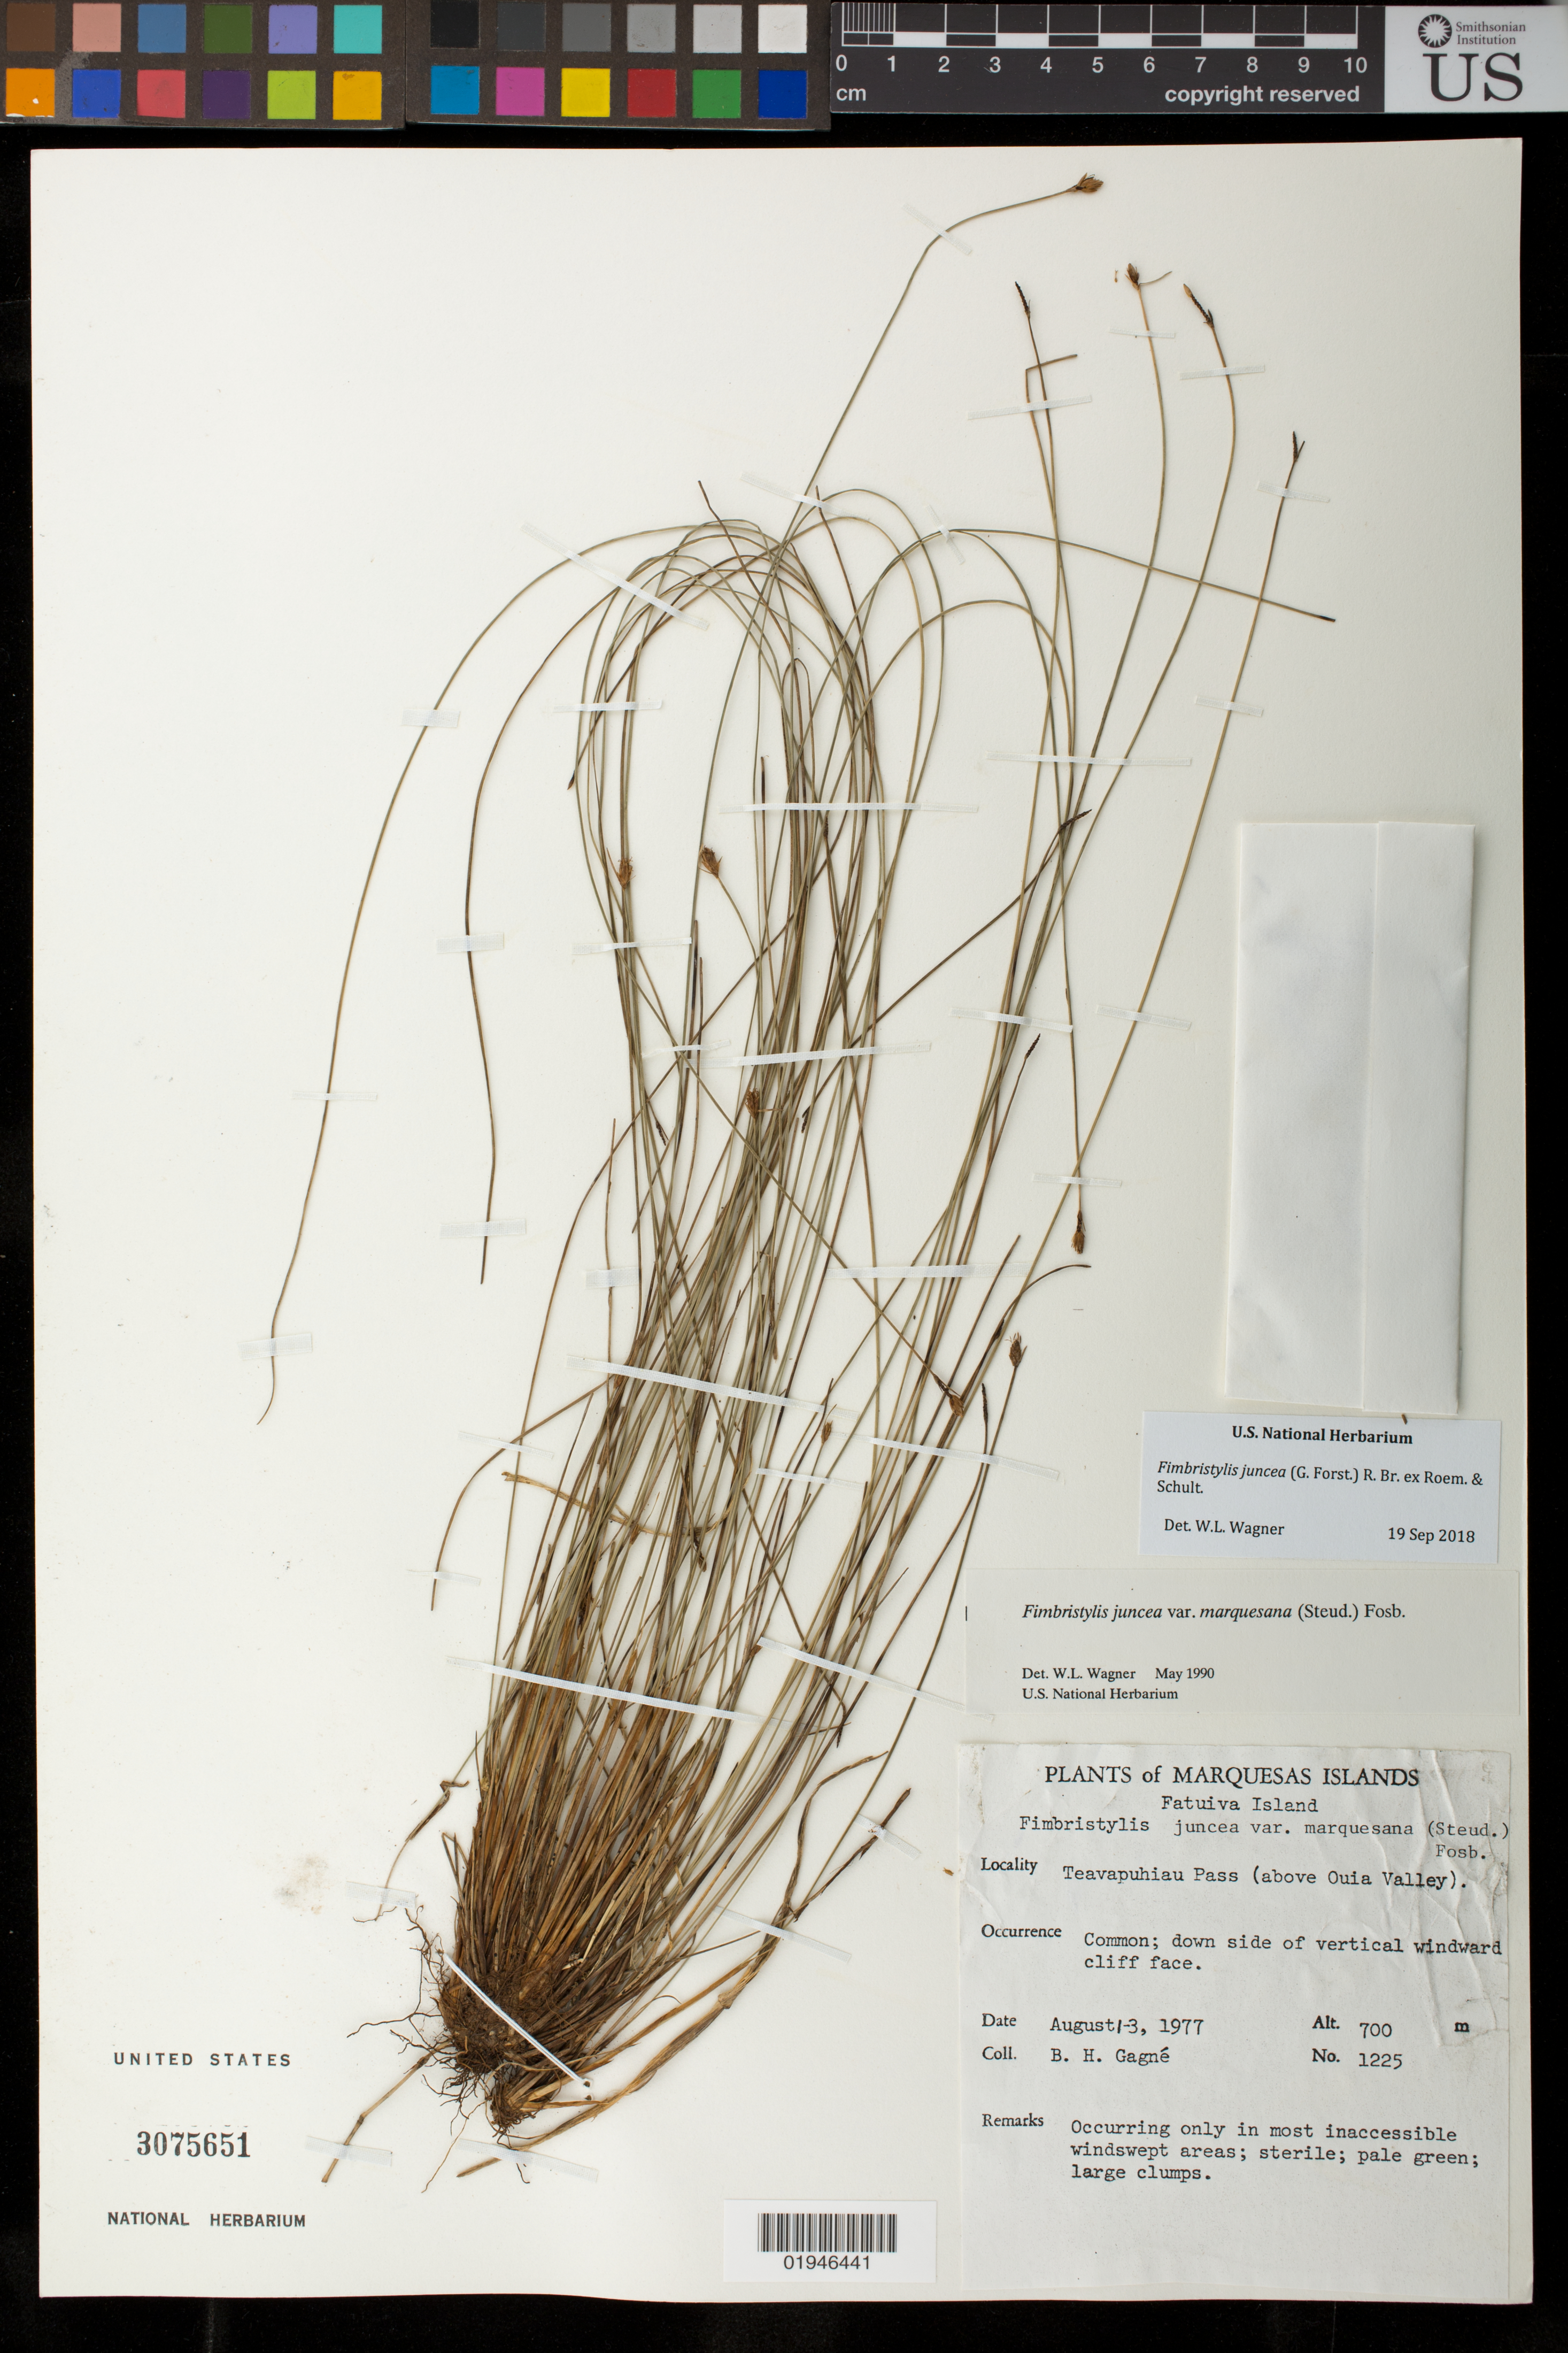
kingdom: Plantae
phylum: Tracheophyta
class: Liliopsida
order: Poales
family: Cyperaceae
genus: Fimbristylis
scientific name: Fimbristylis juncea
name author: (G. Forst.) Br. ex Roem. & Schult.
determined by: Wagner, W. L., (BOT), Smithsonian Institution - National Museum of Natural History (UNITED STATES)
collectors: B. H. Gagné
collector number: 1225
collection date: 1977-08-01/1977-08-03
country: French Polynesia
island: Fatu Hiva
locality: Teavapuhiau Pass (above Ouia Valley)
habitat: Down side of vertical windward cliff face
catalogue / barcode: US 3075651